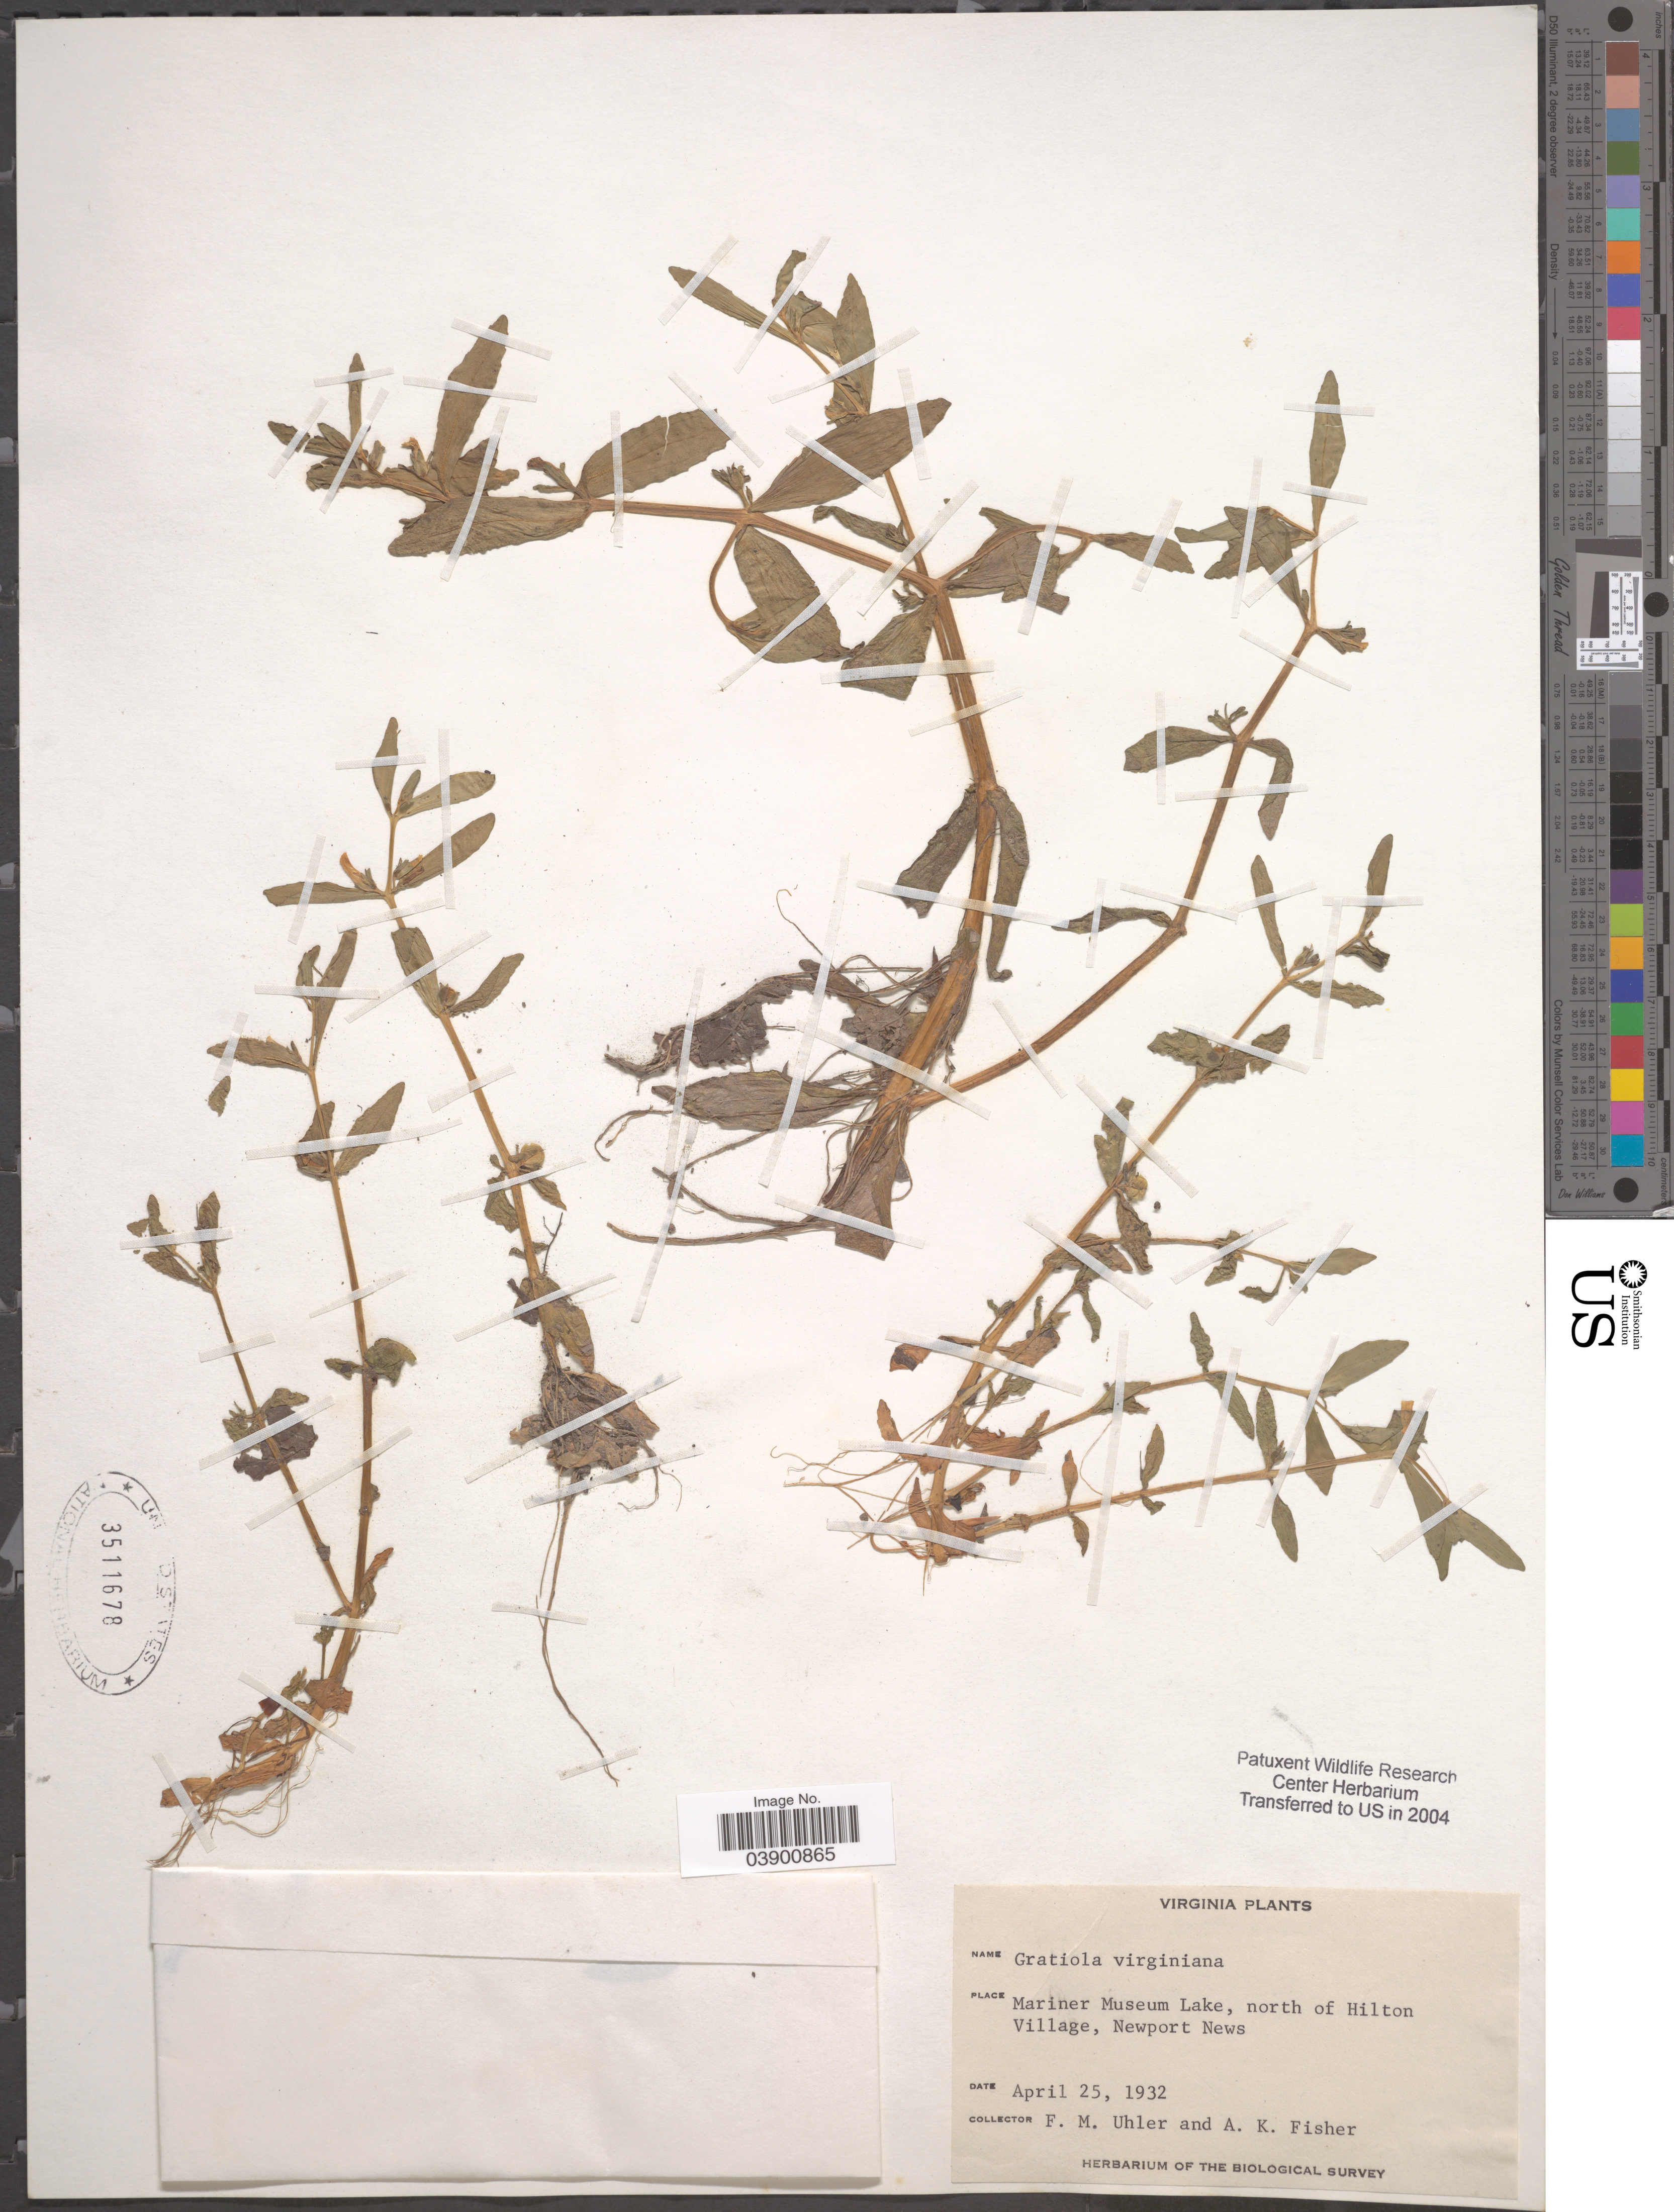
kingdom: Plantae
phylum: Tracheophyta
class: Magnoliopsida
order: Lamiales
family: Plantaginaceae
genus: Gratiola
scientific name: Gratiola virginiana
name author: L.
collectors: F. M. Uhler & A. K. Fisher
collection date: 1932-04-25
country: United States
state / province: Virginia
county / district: City of Newport News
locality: Mariner Museum Lake, north of Hilton Village,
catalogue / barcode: US 3511678